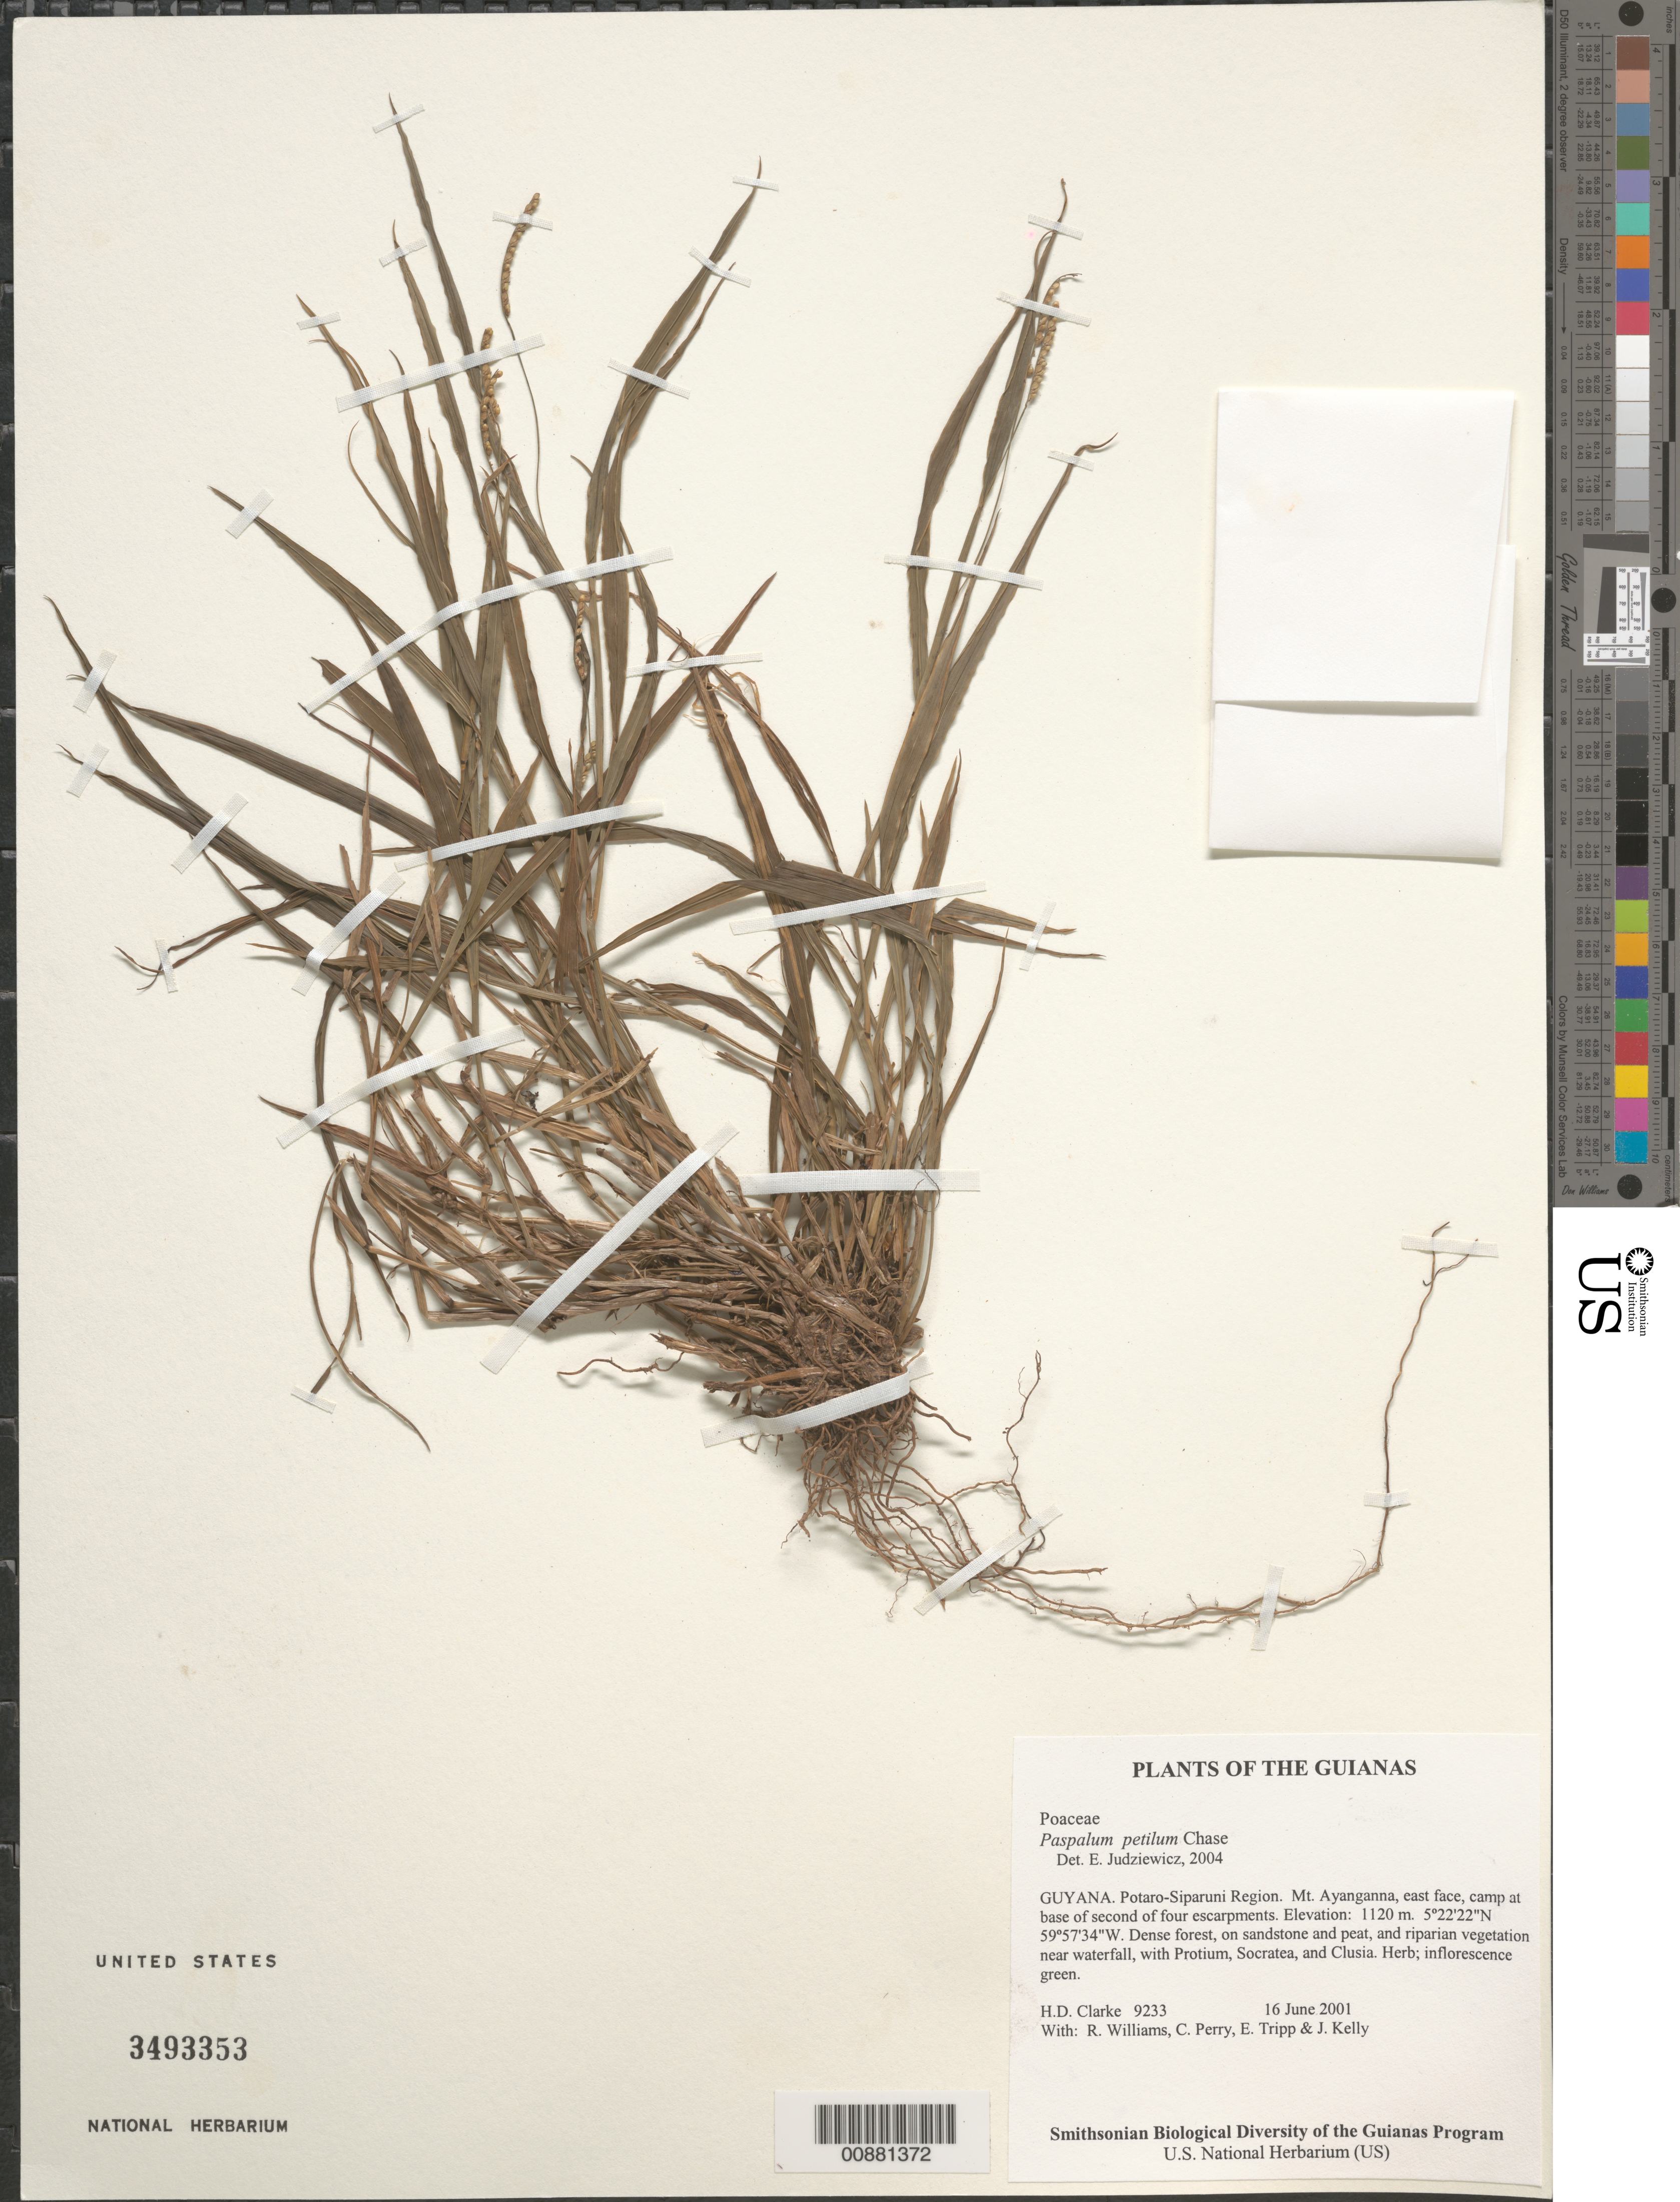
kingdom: Plantae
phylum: Tracheophyta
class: Liliopsida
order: Poales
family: Poaceae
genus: Paspalum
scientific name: Paspalum petilum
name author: Chase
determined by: Judziewicz, E. J.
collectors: H. D. Clarke, R. Williams, C. Perry, E. Tripp & J. Kelly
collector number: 9233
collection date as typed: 16 June 2001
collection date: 2001-06-16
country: Guyana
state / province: Potaro-Siparuni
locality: Mt. Ayanganna, east face, camp at base of second of four escarpments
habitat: Dense forest, on sandstone and peat, and riparian vegetation near waterfall, with Protium, Socratea, and Clusia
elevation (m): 1120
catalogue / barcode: US 3493353